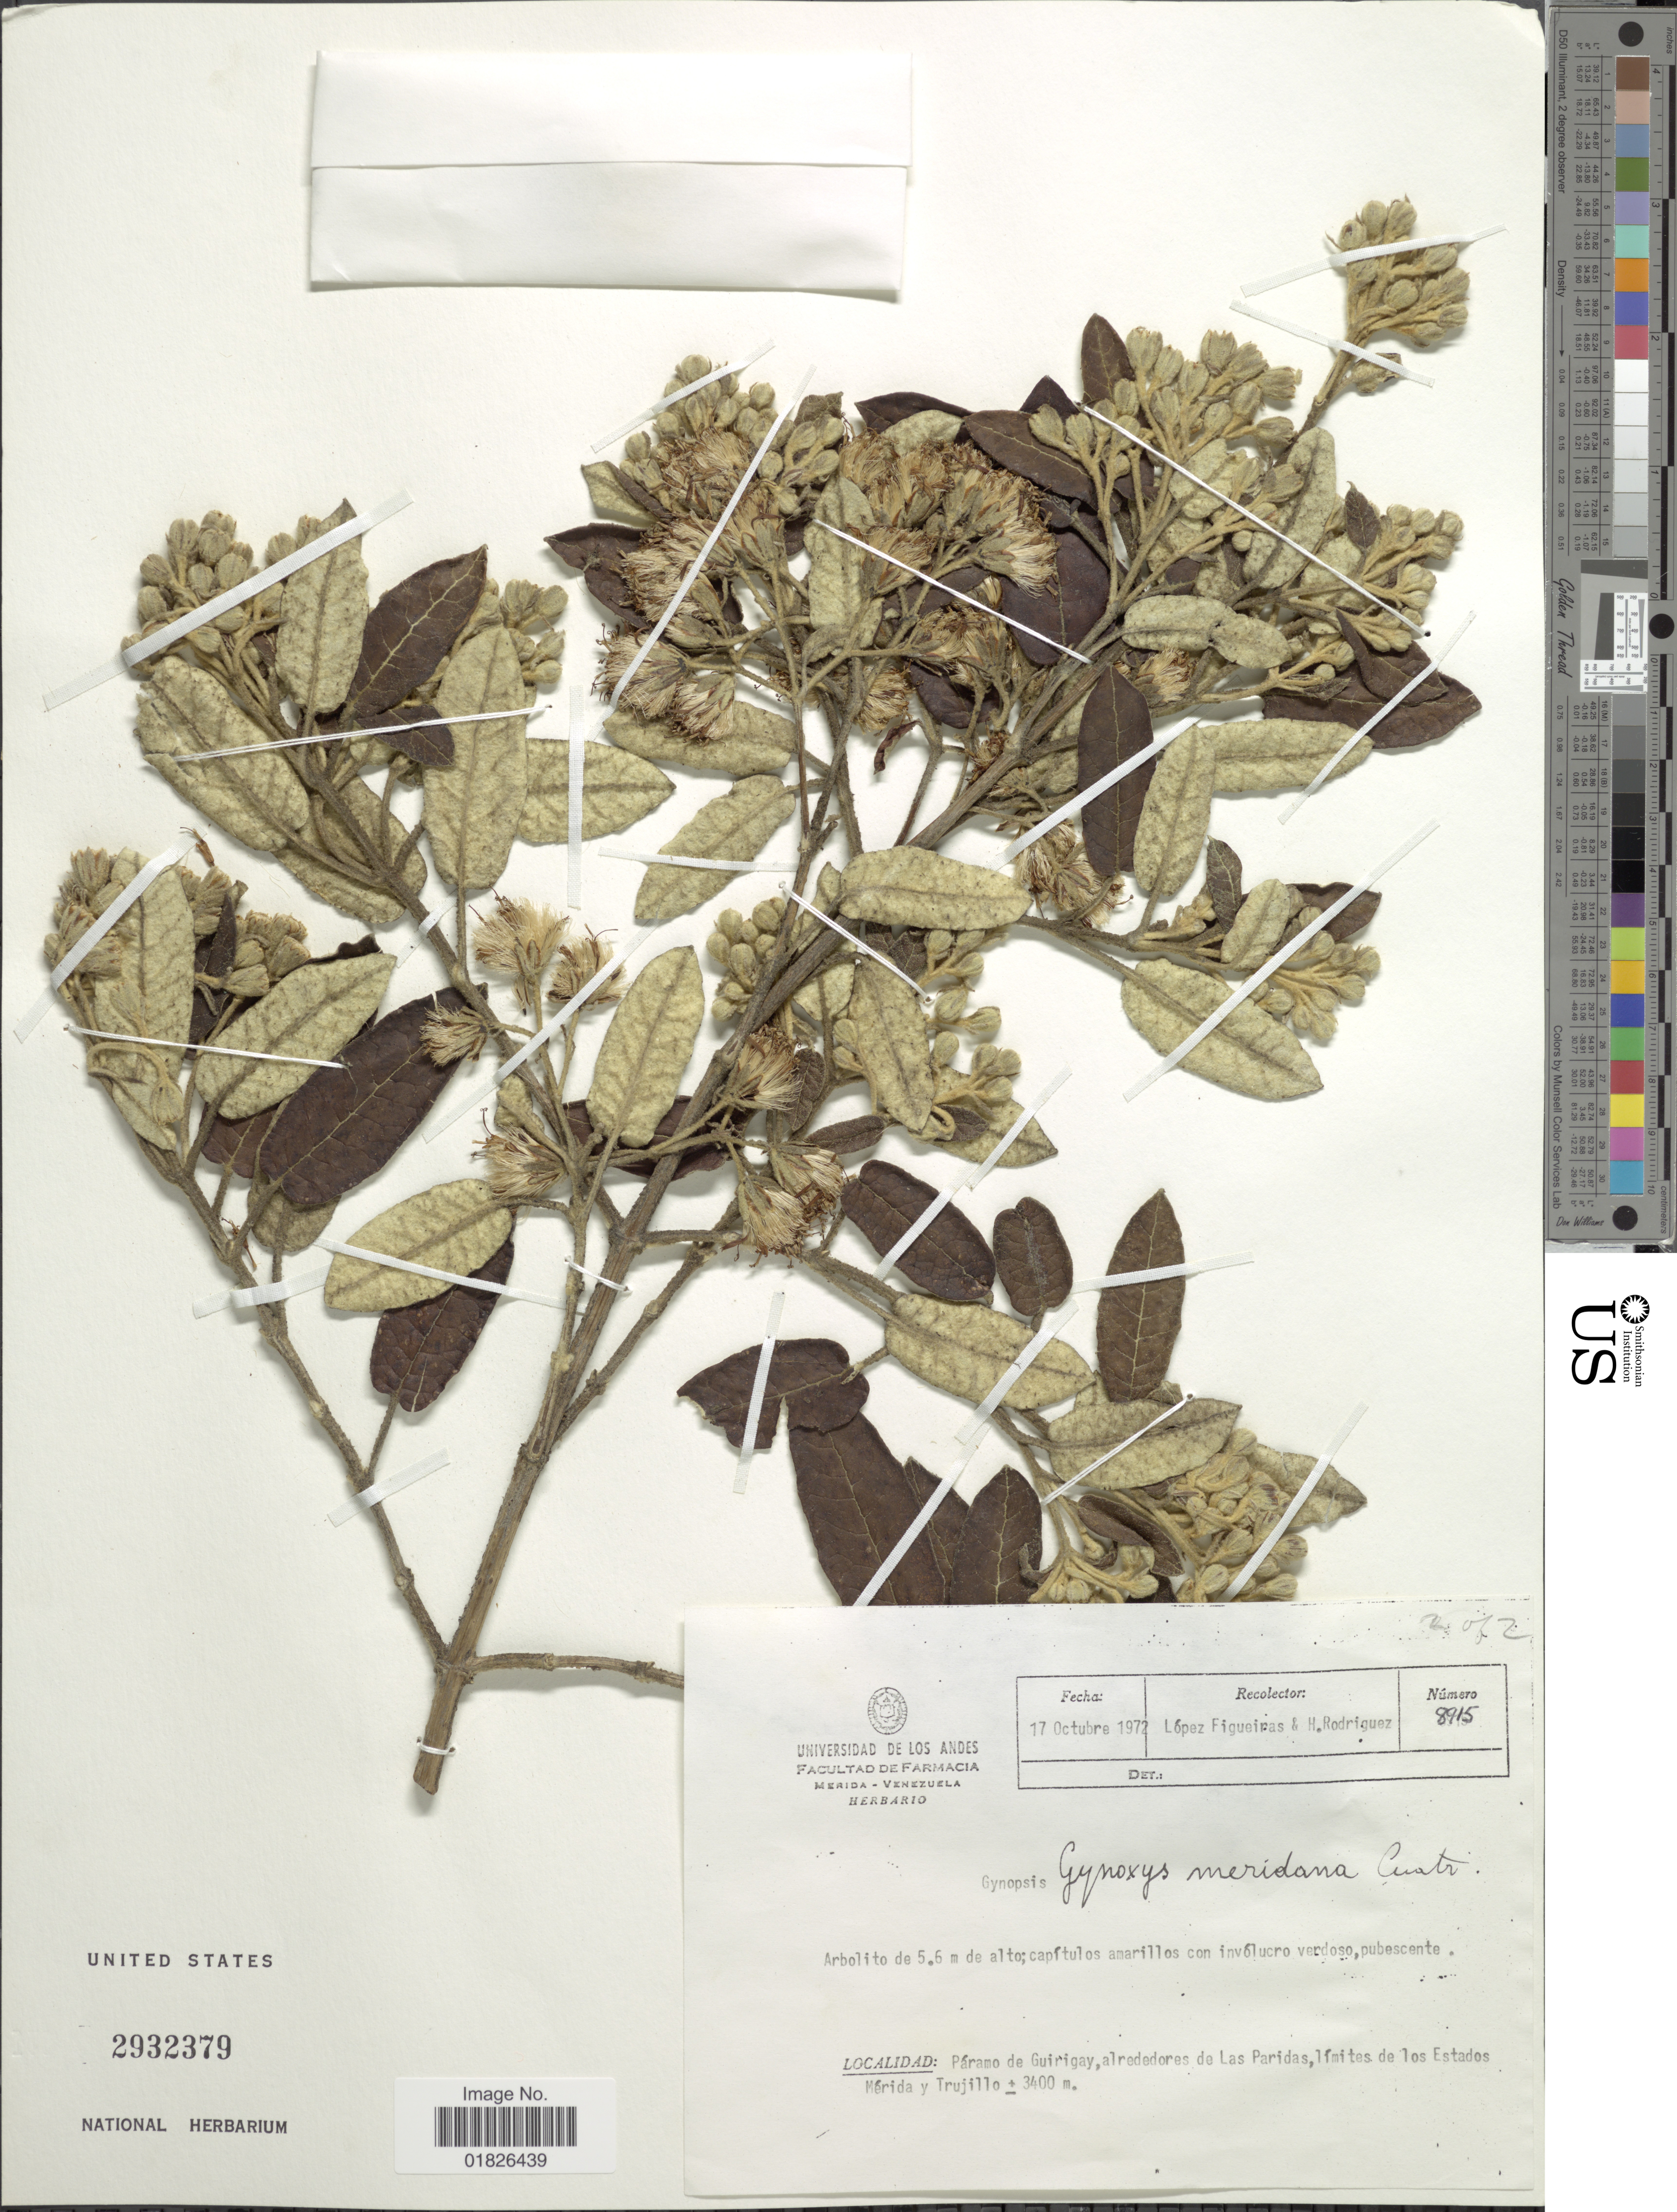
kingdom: Plantae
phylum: Tracheophyta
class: Magnoliopsida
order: Asterales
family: Asteraceae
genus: Gynoxys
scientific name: Gynoxys meridana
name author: Cuatrec.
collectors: L. Figueiras & H. Rodriguez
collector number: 8915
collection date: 1972-10-17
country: Venezuela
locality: Paramo de Guirigay, alrededores de Las Paridas, limites de los Estados Merida y Trujillo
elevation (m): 3400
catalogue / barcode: US 2932379